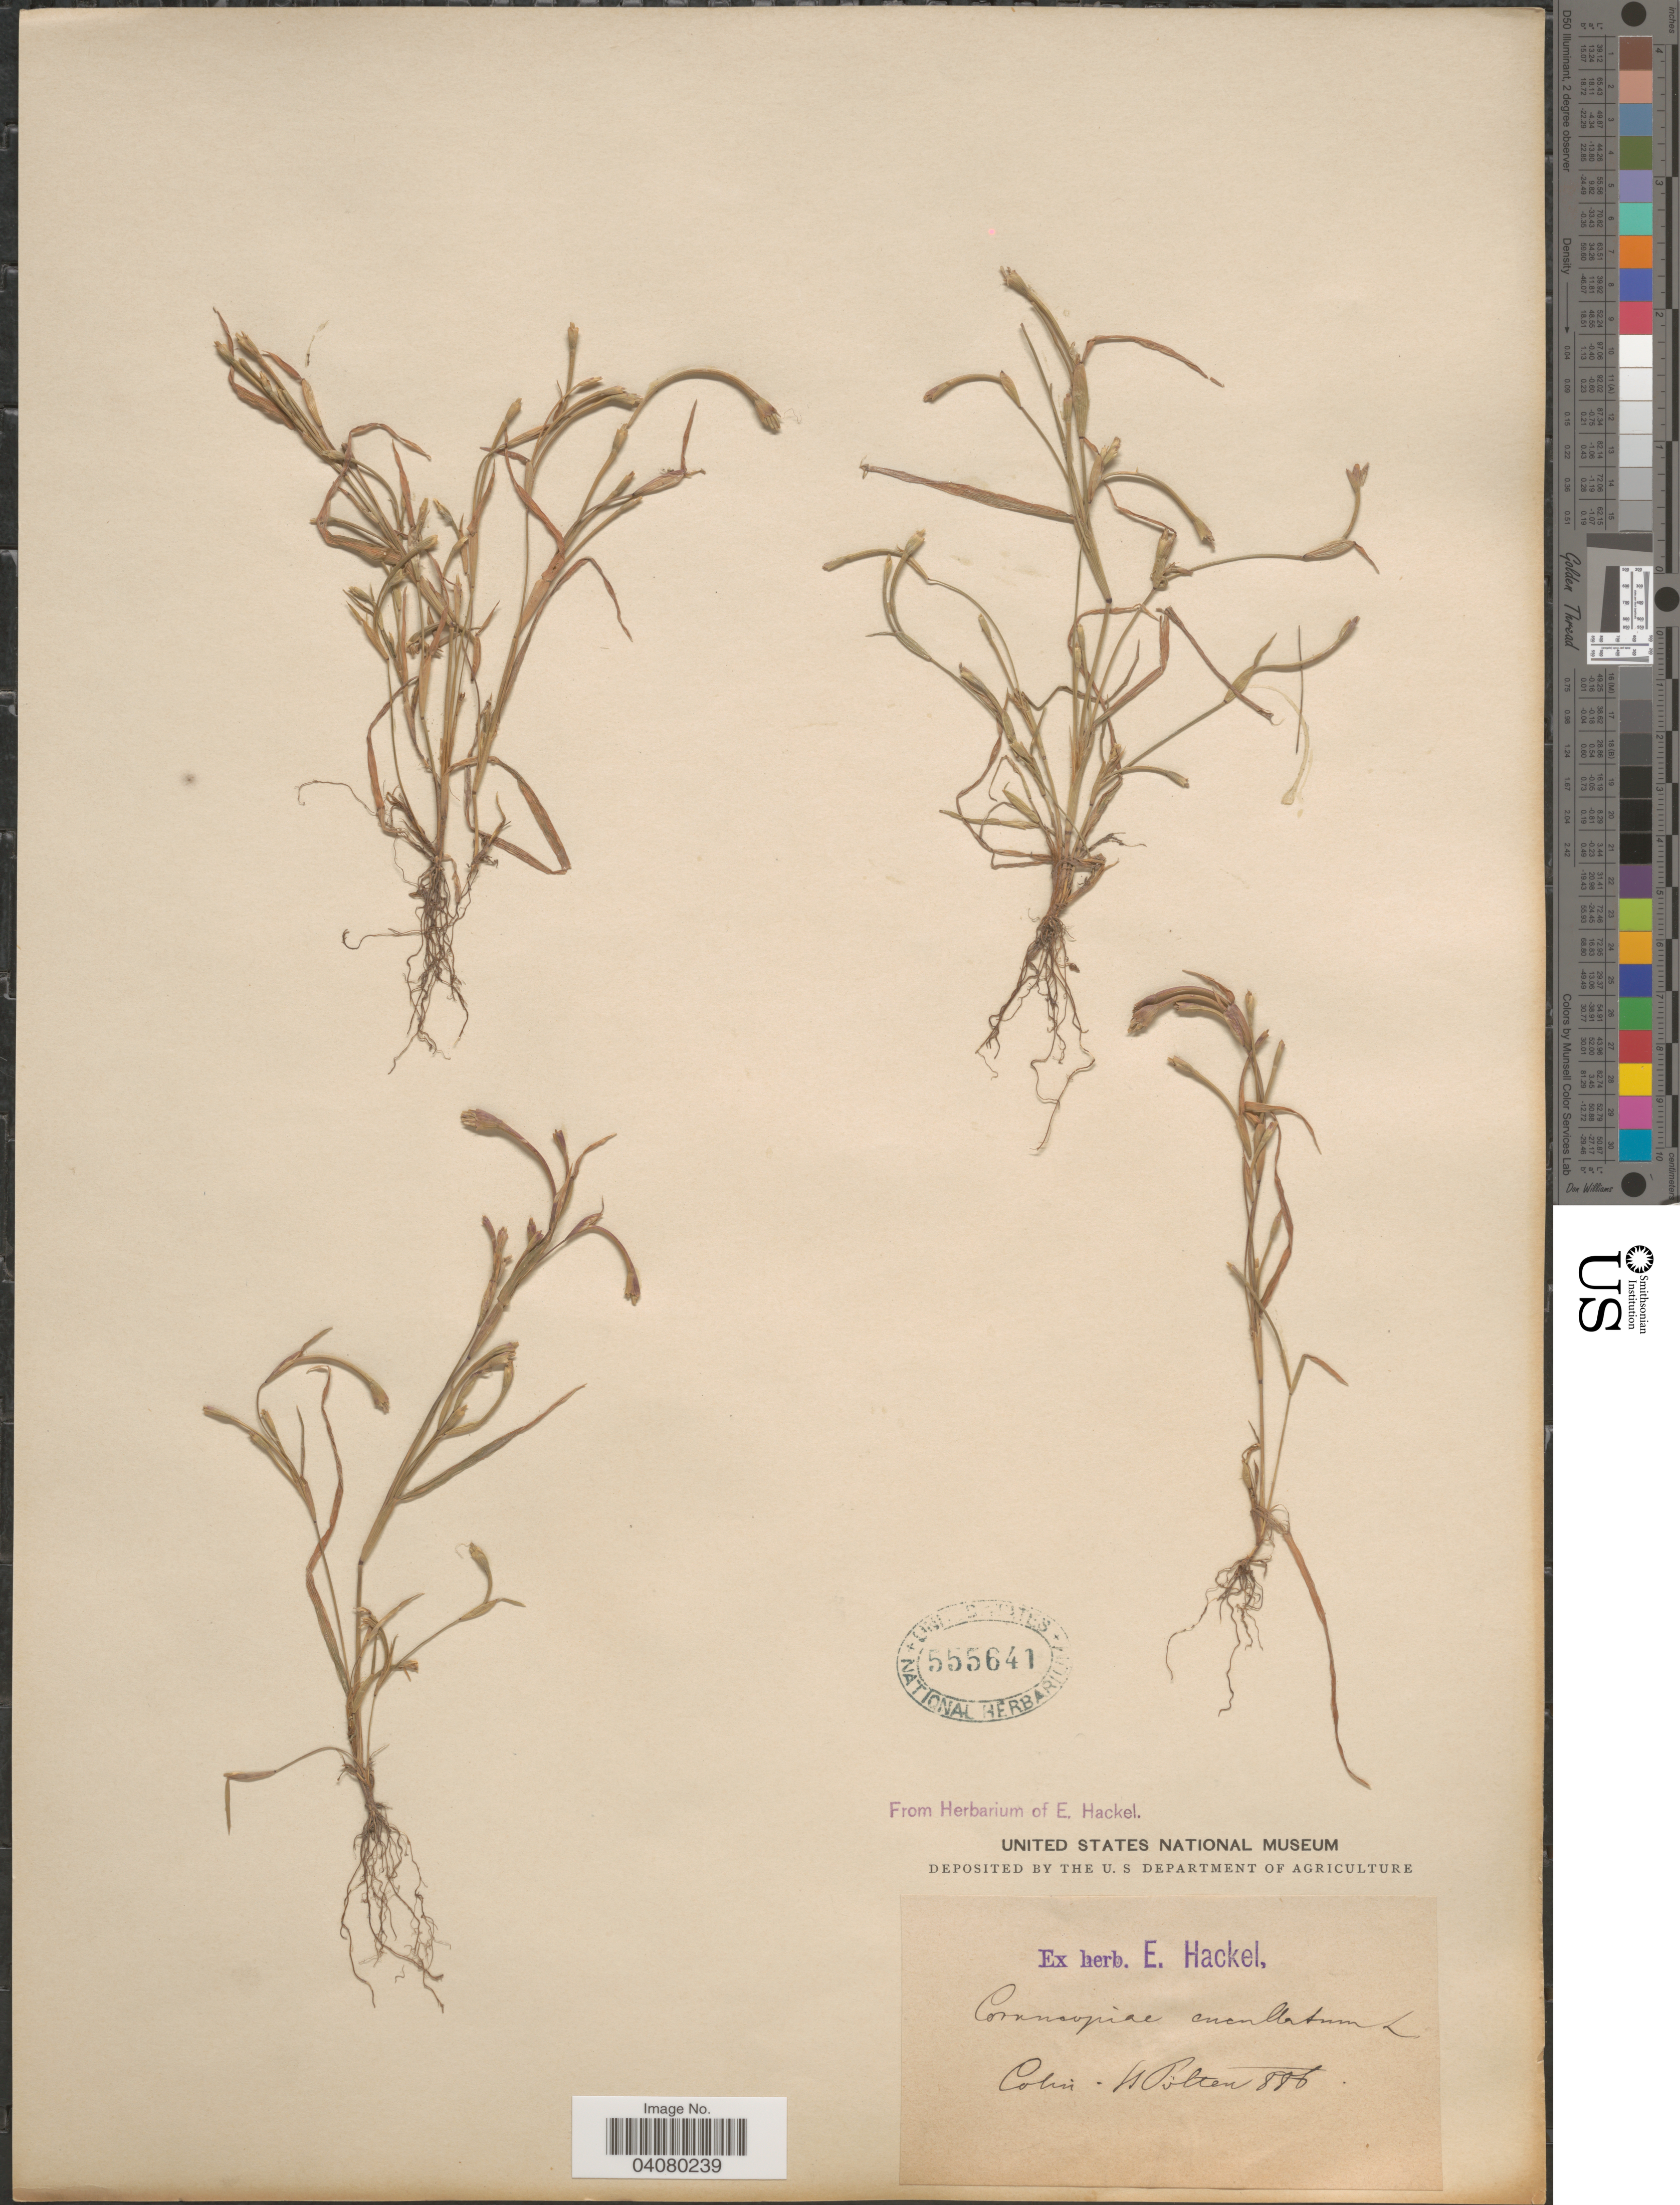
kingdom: Plantae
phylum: Tracheophyta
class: Liliopsida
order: Poales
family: Poaceae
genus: Cornucopiae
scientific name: Cornucopiae cucullatum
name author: L.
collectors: ex herb. E. Hackel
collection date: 1886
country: Austria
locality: Colin - St. Pölten.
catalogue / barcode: US 555641